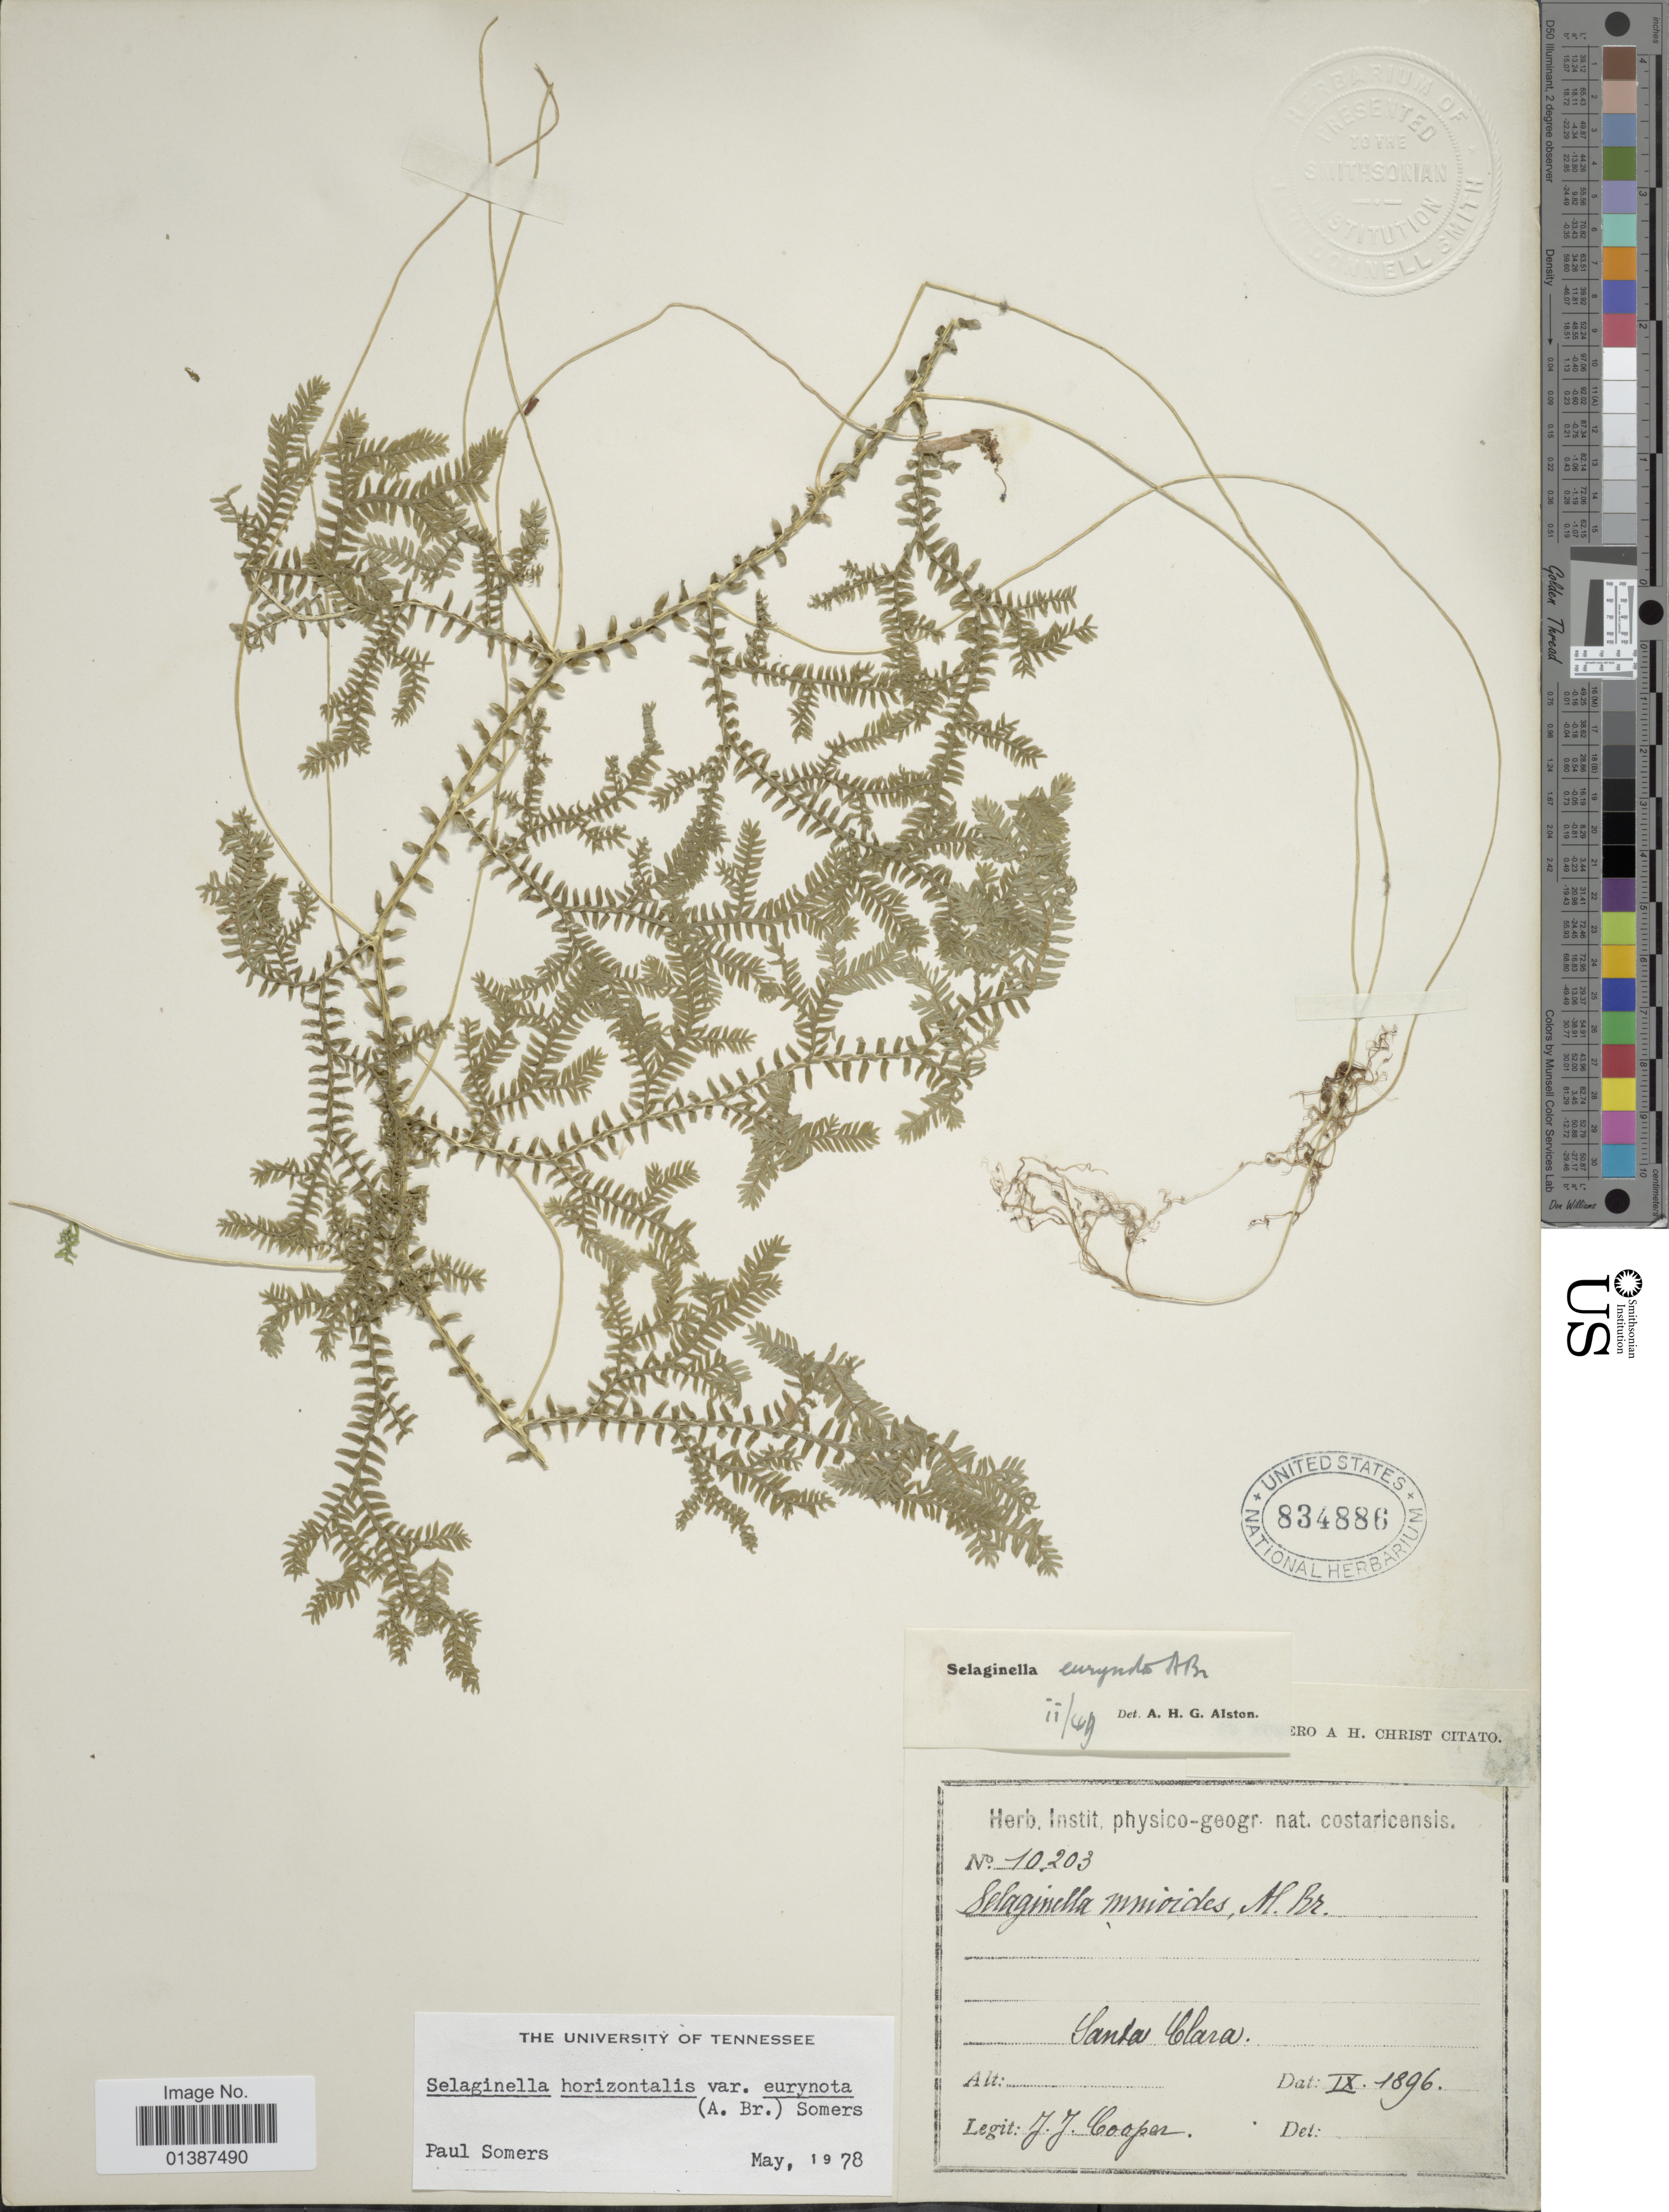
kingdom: Plantae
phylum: Tracheophyta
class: Lycopodiopsida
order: Selaginellales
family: Selaginellaceae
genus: Selaginella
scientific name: Selaginella eurynota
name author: A. Braun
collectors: J. J. Cooper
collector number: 10203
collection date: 1896-09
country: Costa Rica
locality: Santa Clara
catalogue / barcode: US 834886